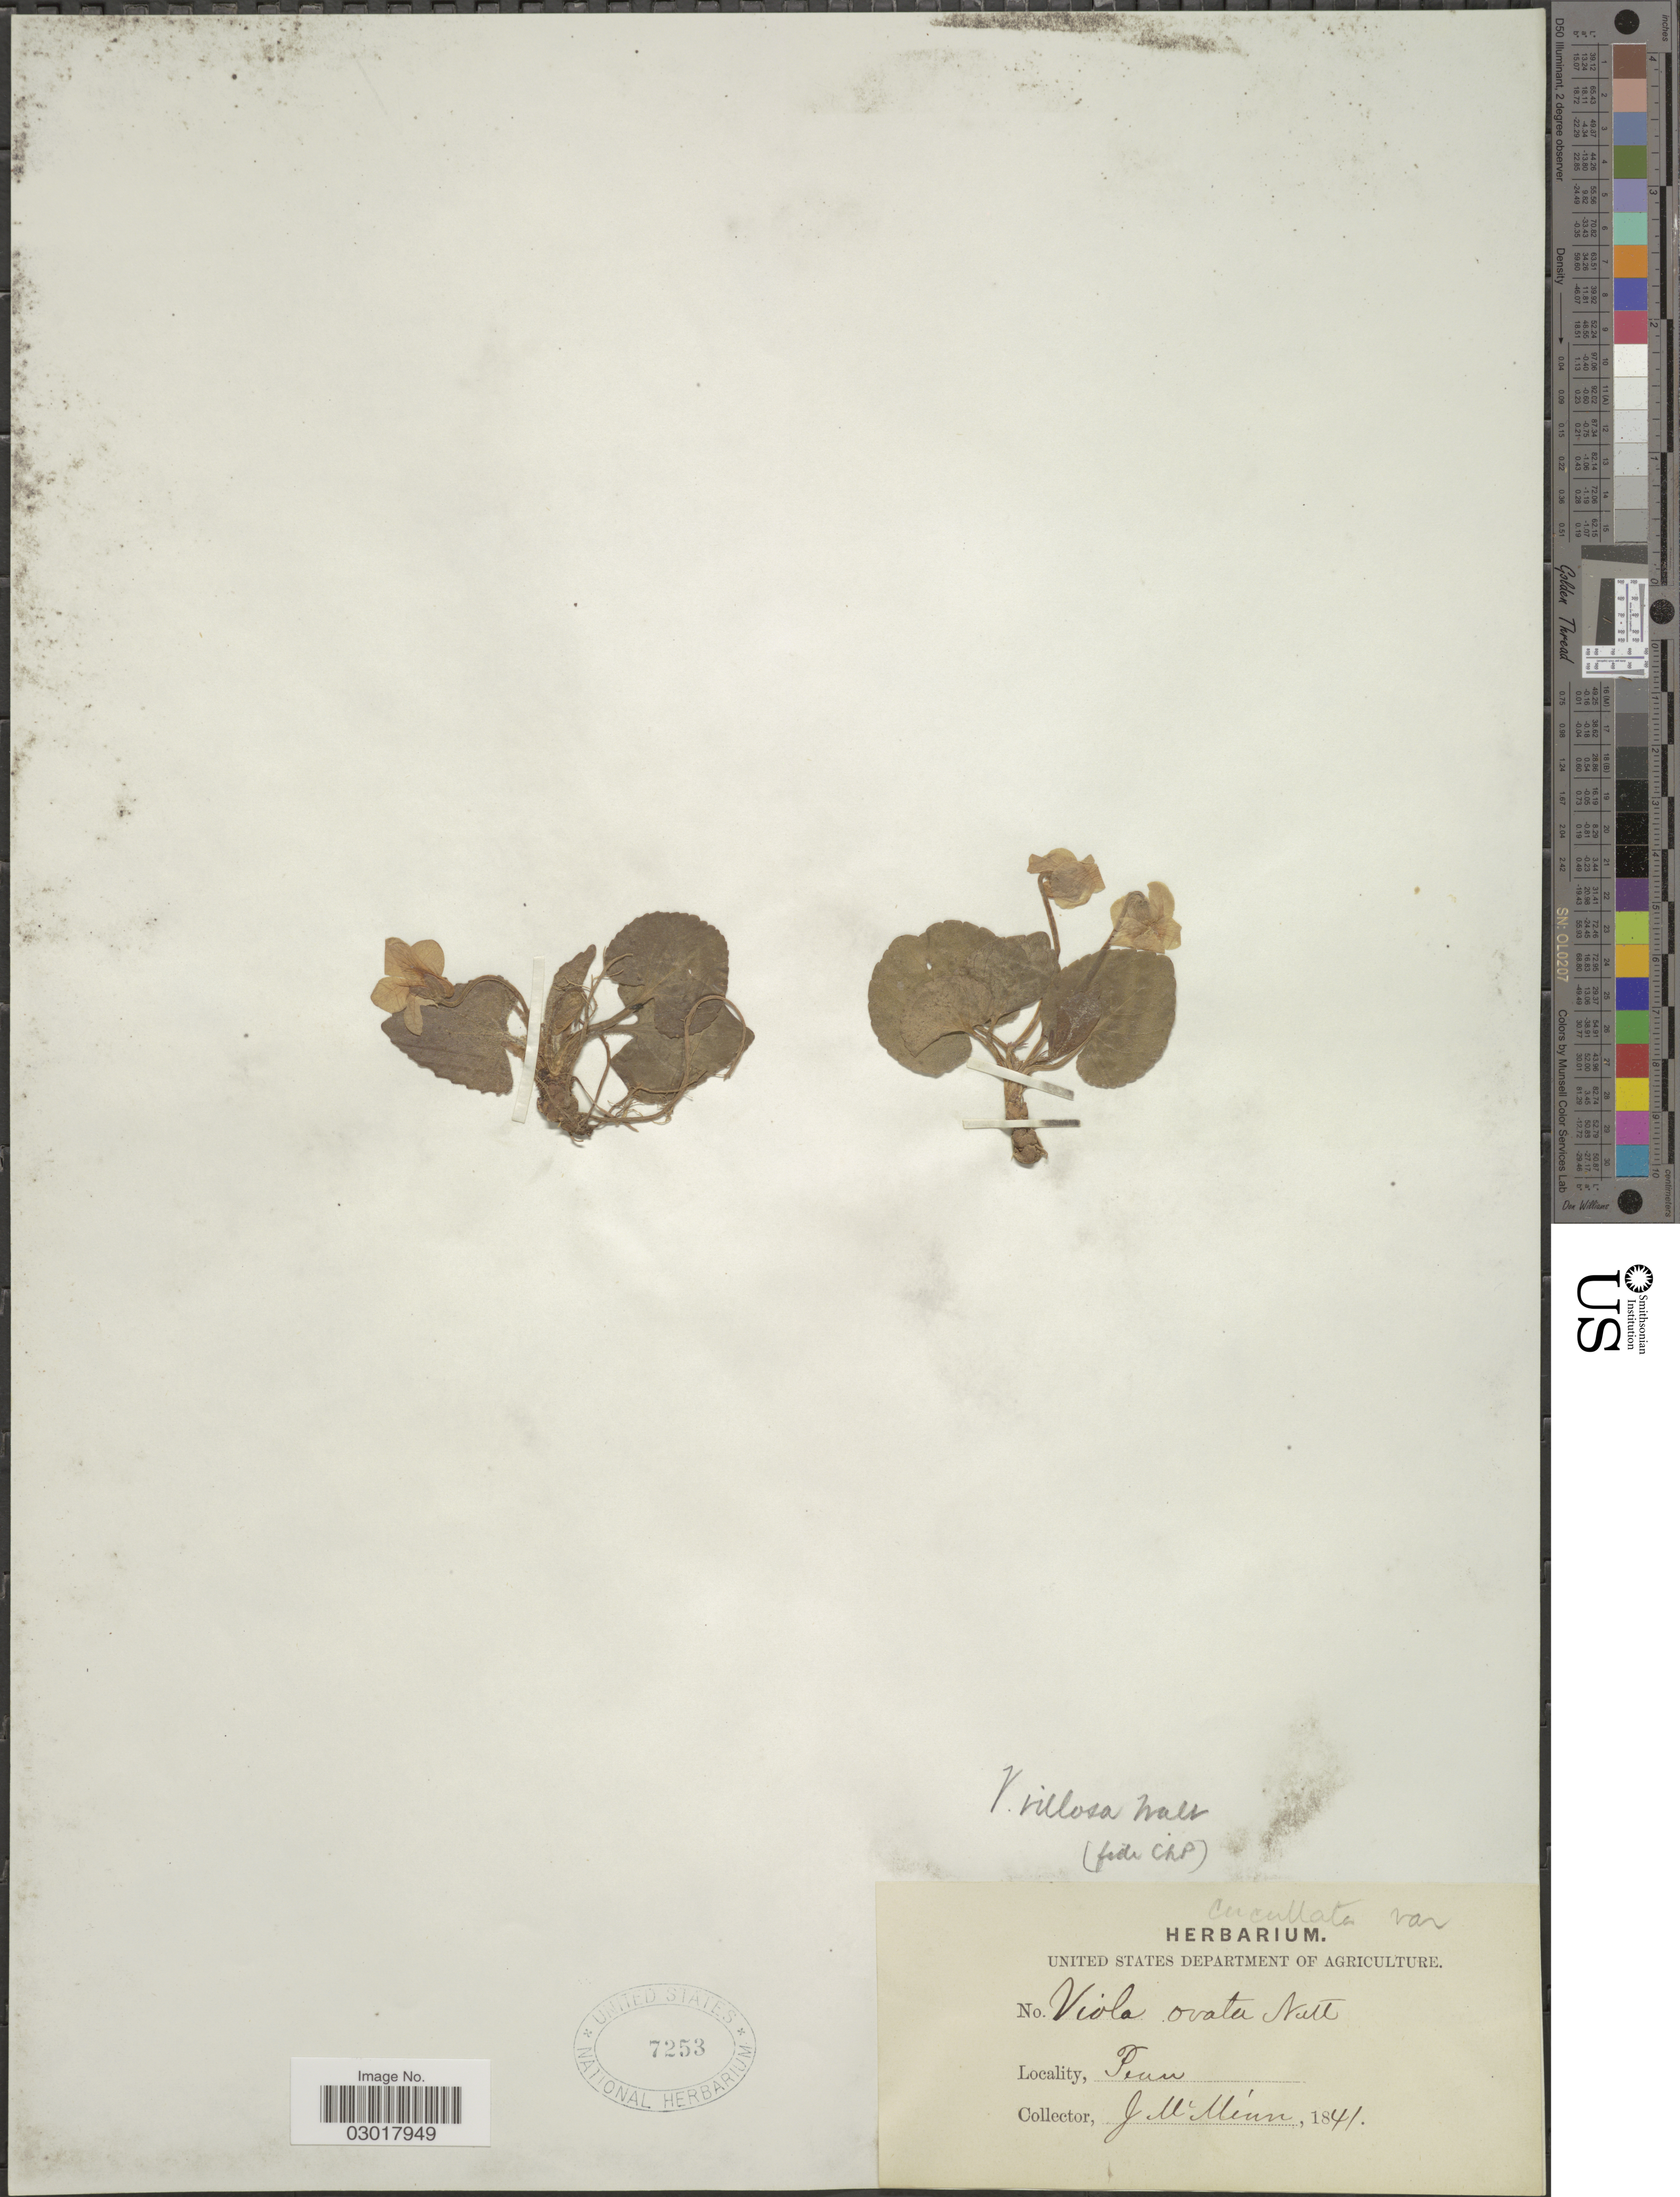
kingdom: Plantae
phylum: Tracheophyta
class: Magnoliopsida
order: Malpighiales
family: Violaceae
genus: Viola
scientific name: Viola villosa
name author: Walter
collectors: J. McMinn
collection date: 1841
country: United States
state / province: Pennsylvania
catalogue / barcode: US 7253